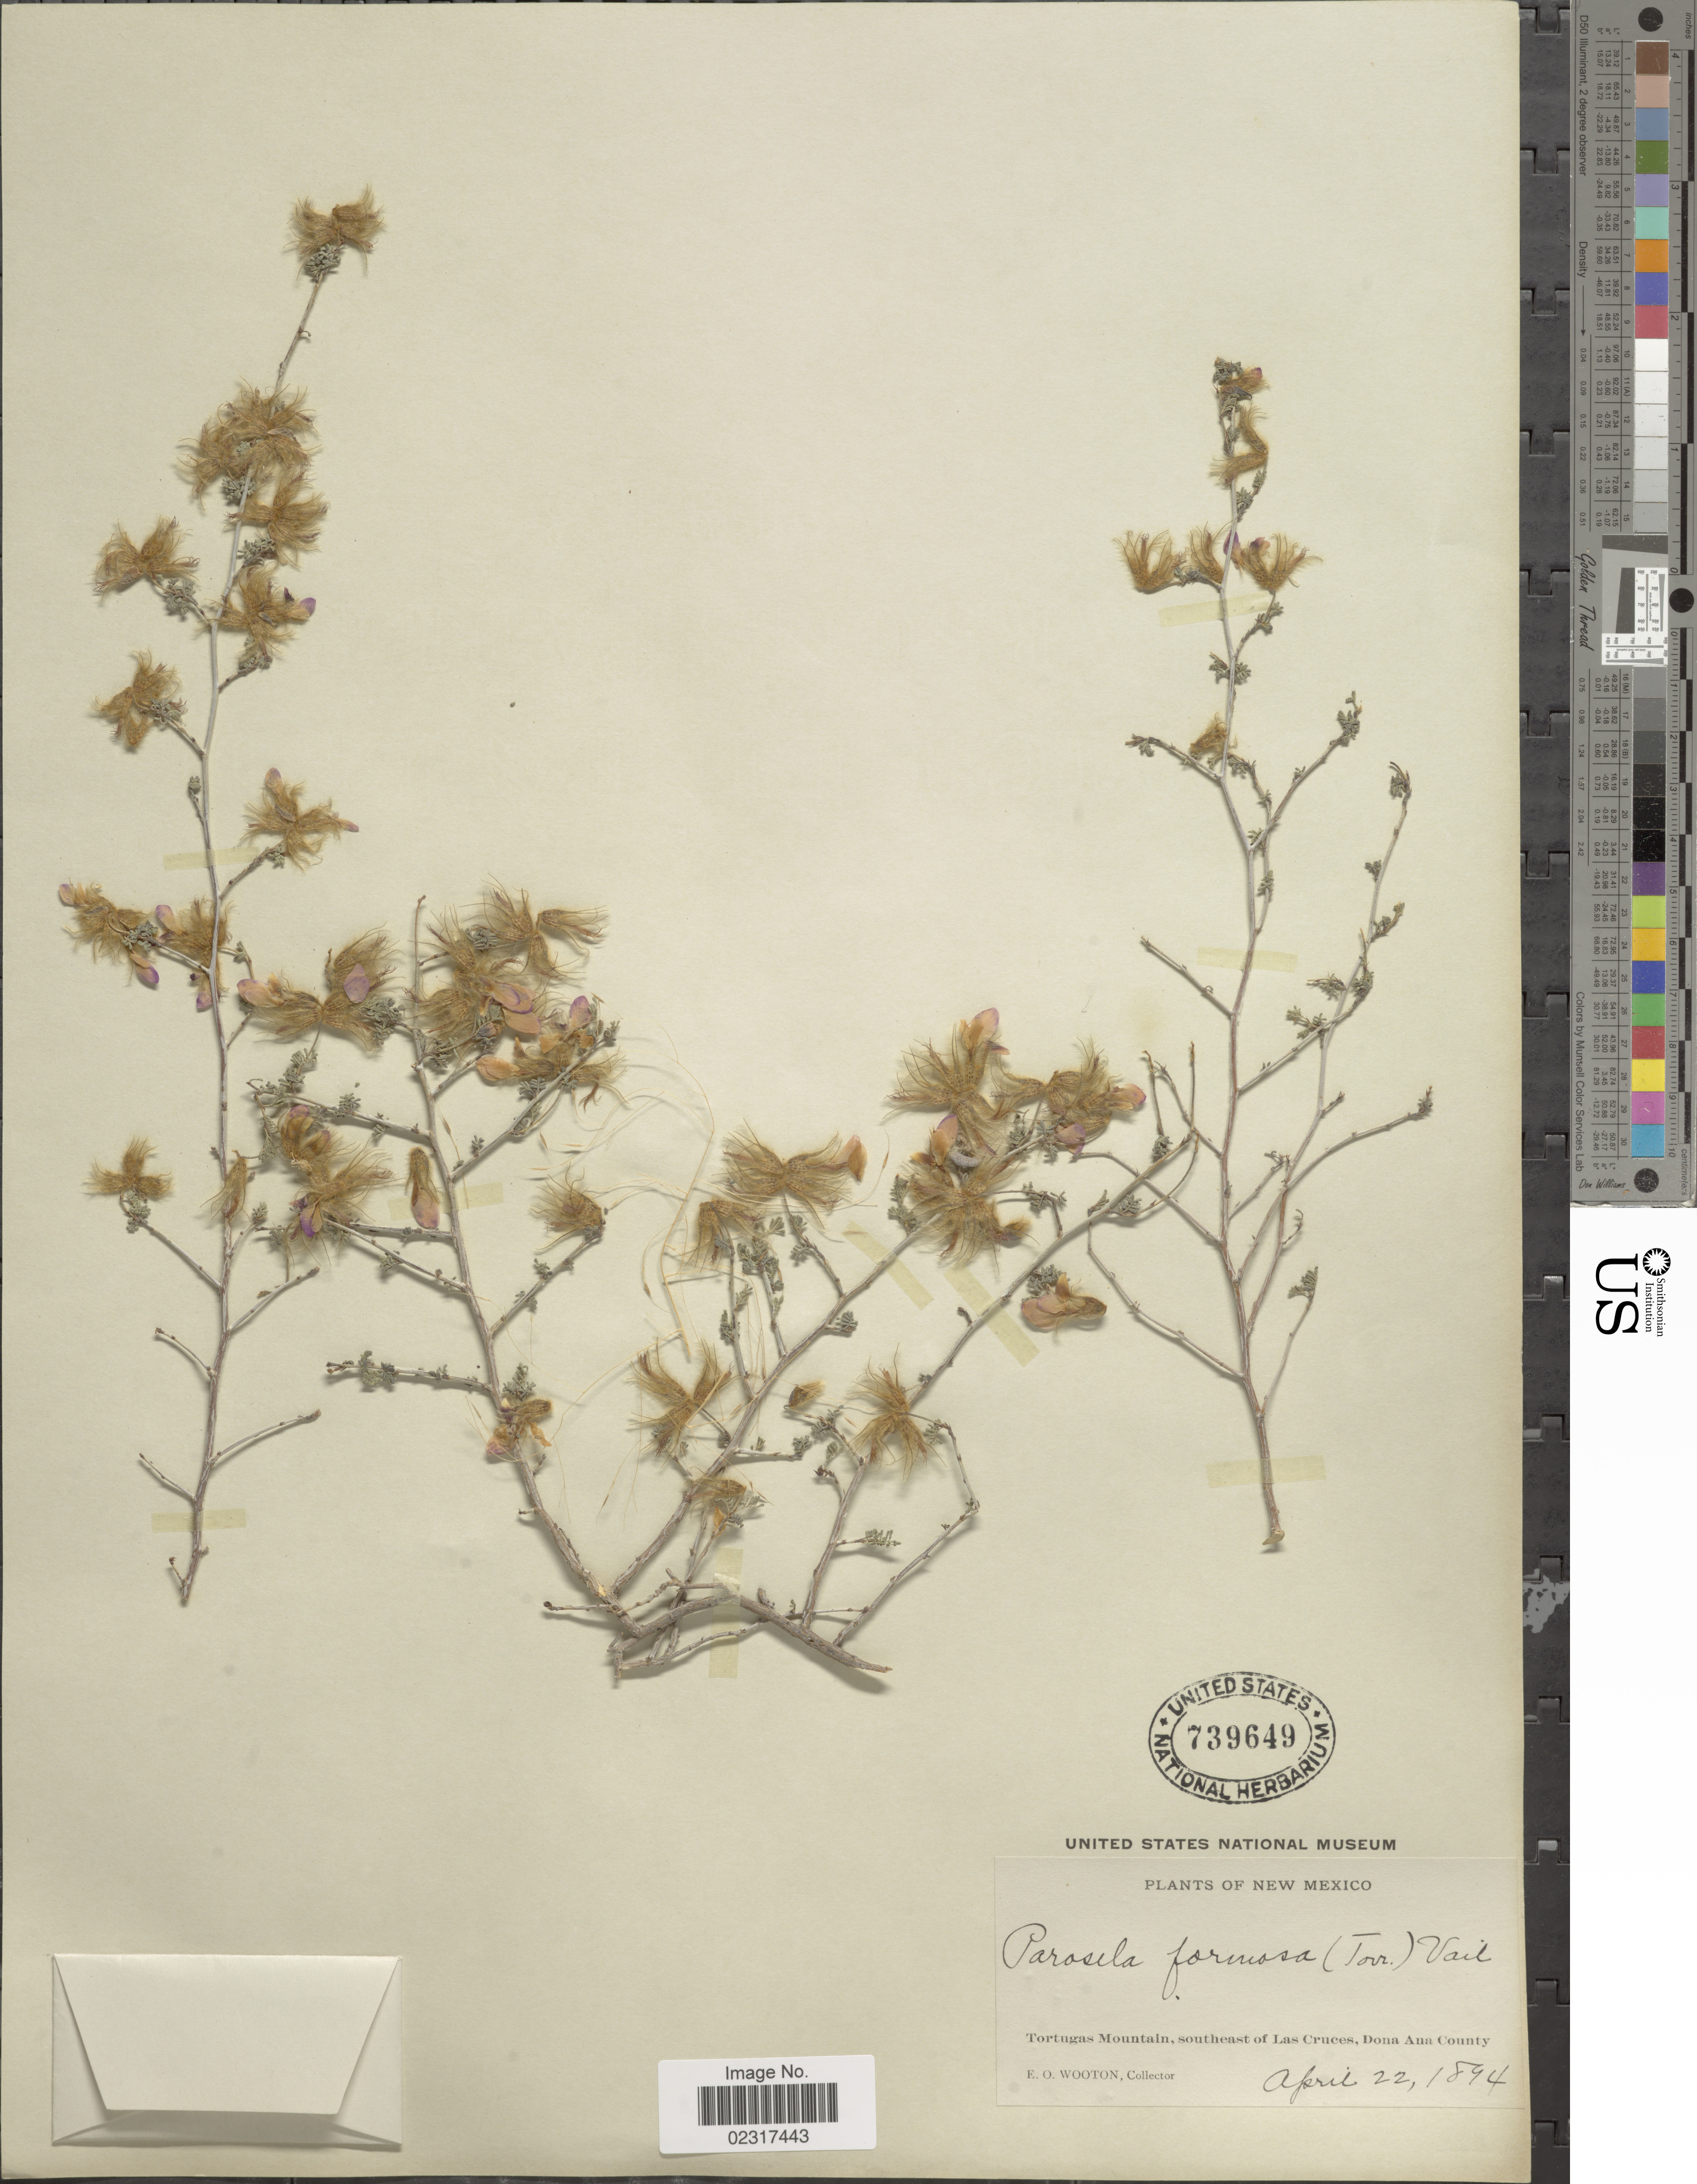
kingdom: Plantae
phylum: Tracheophyta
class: Magnoliopsida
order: Fabales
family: Fabaceae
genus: Dalea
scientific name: Dalea formosa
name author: Torr.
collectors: E. O. Wooton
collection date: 1894-04-22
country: United States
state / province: New Mexico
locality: Tortugas Mountain, southeastt of Las Cruces, Dona Ana County.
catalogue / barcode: US 739649